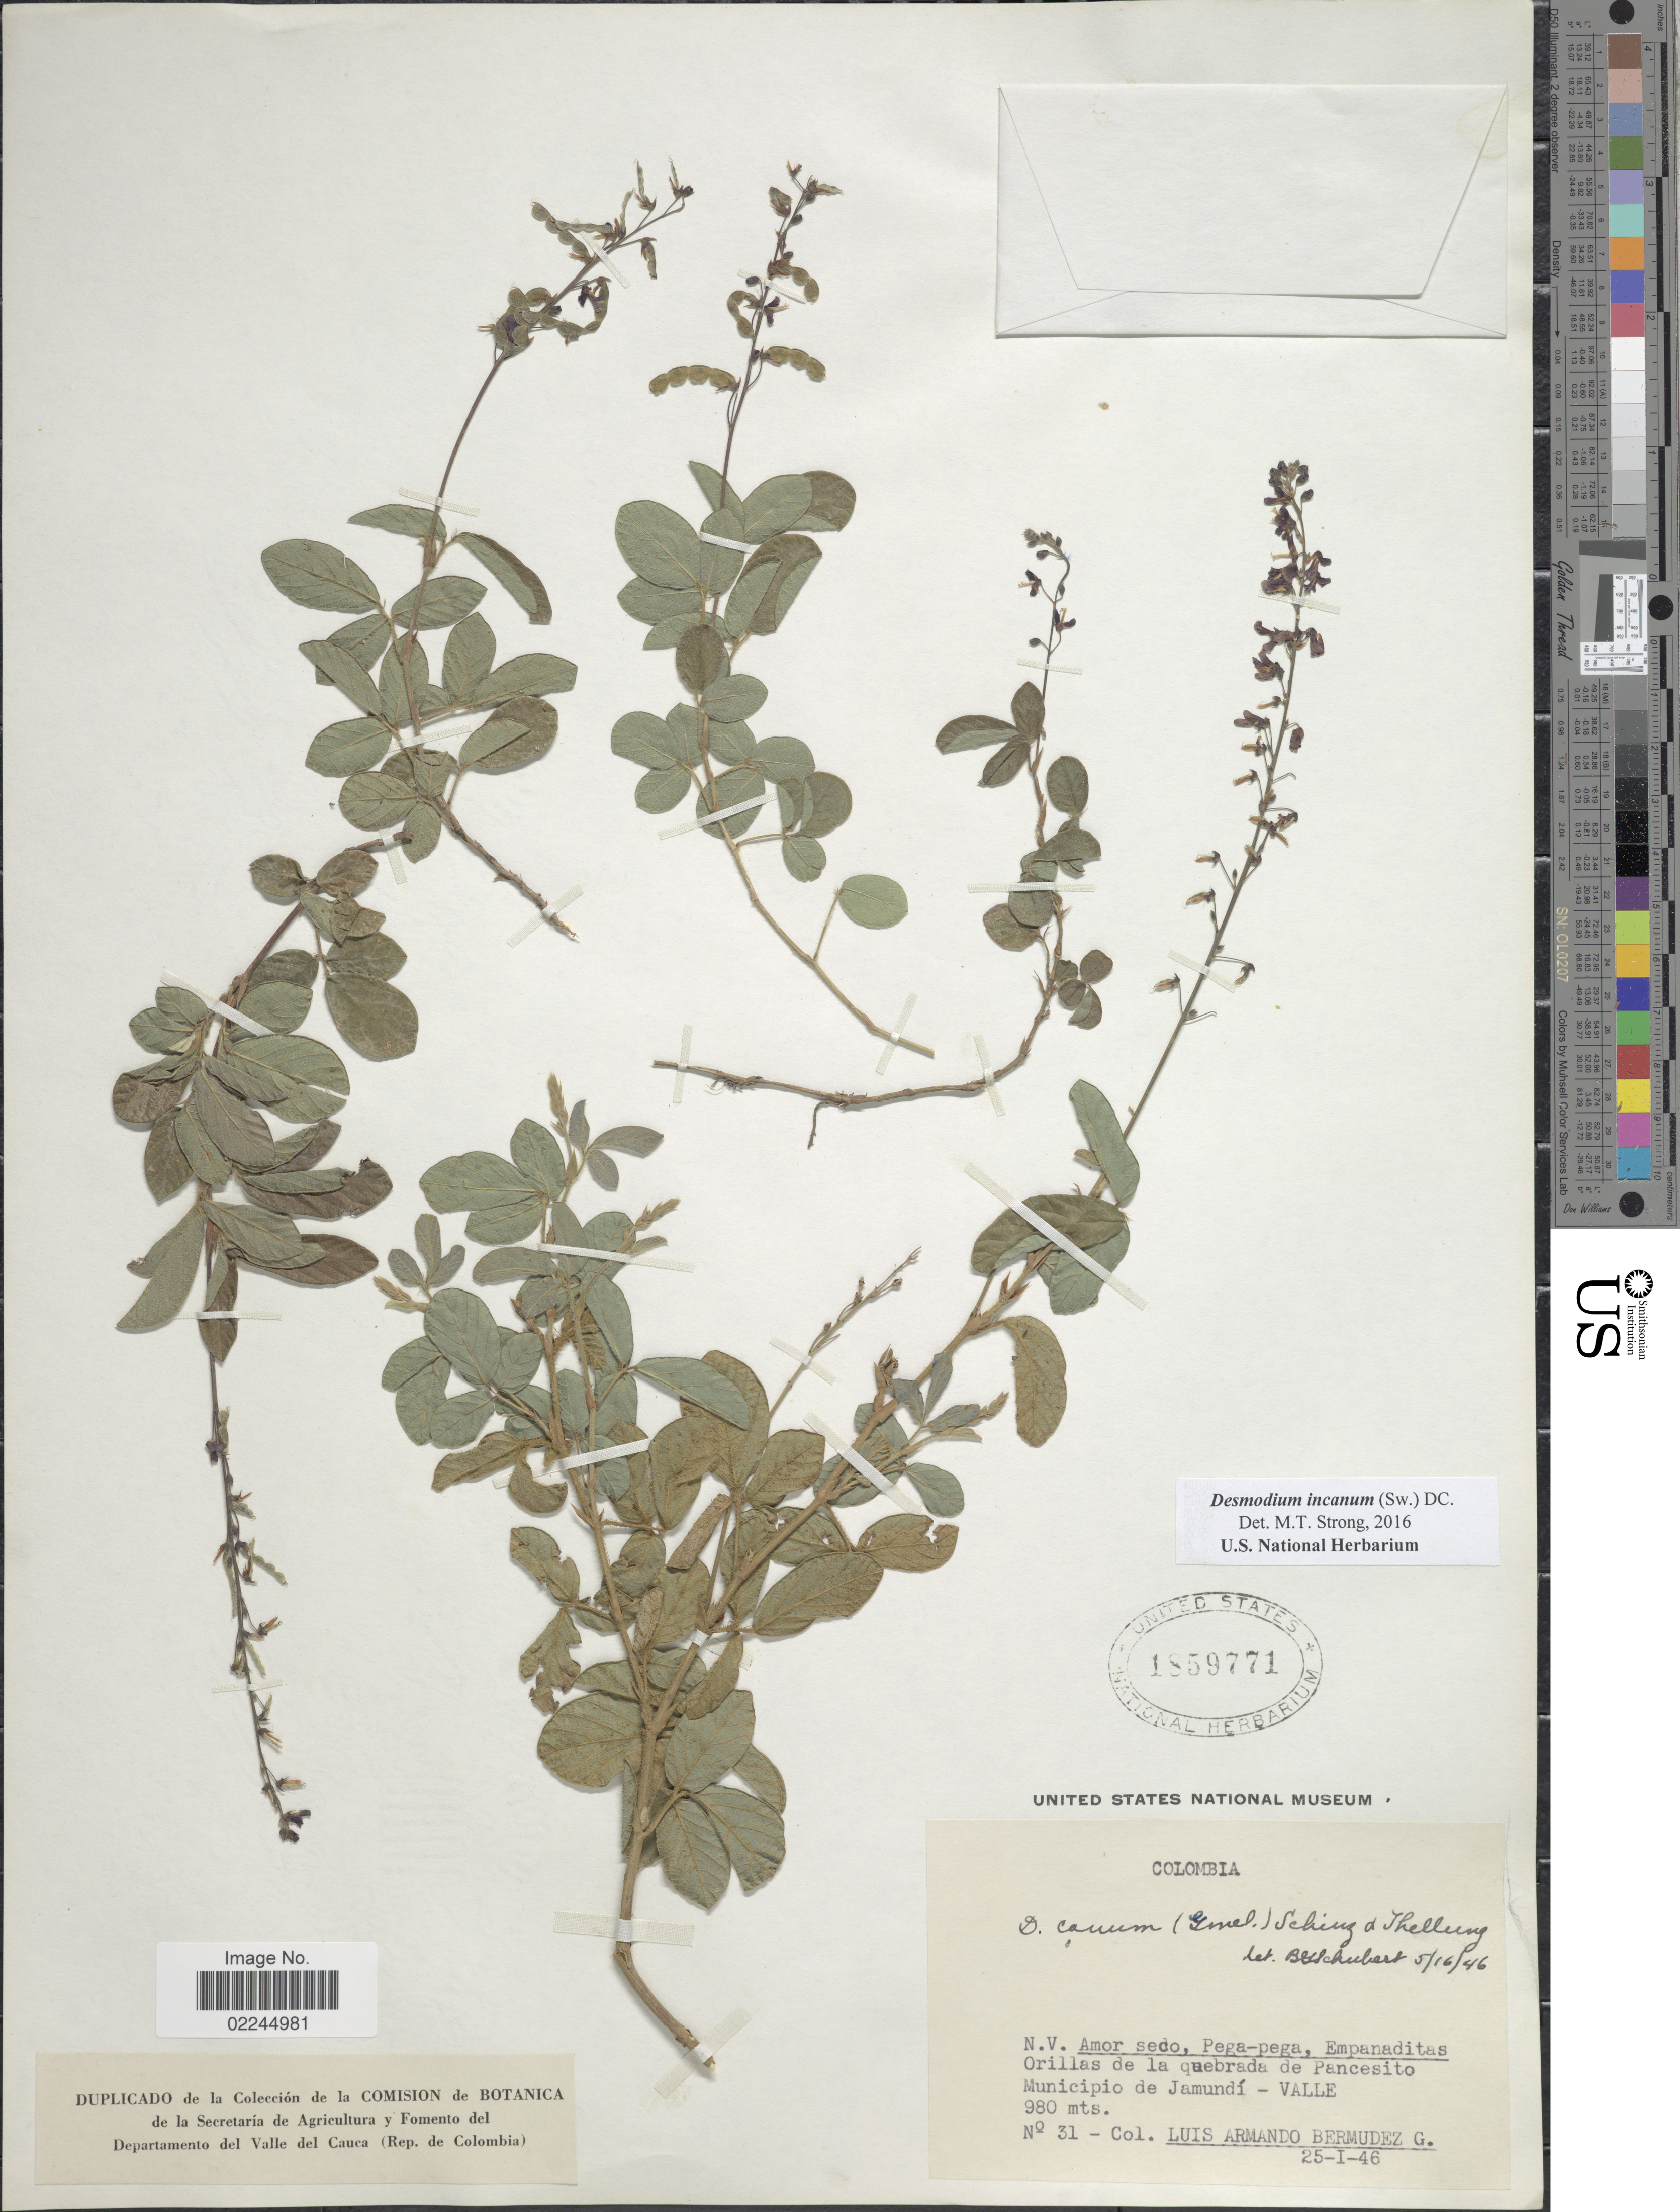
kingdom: Plantae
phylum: Tracheophyta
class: Magnoliopsida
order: Fabales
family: Fabaceae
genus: Desmodium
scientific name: Desmodium incanum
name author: (Sw.) DC.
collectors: L. Bermudez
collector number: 31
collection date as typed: Transcribed d/m/y: 25/1/46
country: Colombia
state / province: Valle del Cauca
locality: Orillas de la quebrada de Pancesito, Municipio de Jamundi, Valle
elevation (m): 980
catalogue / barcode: US 1859771